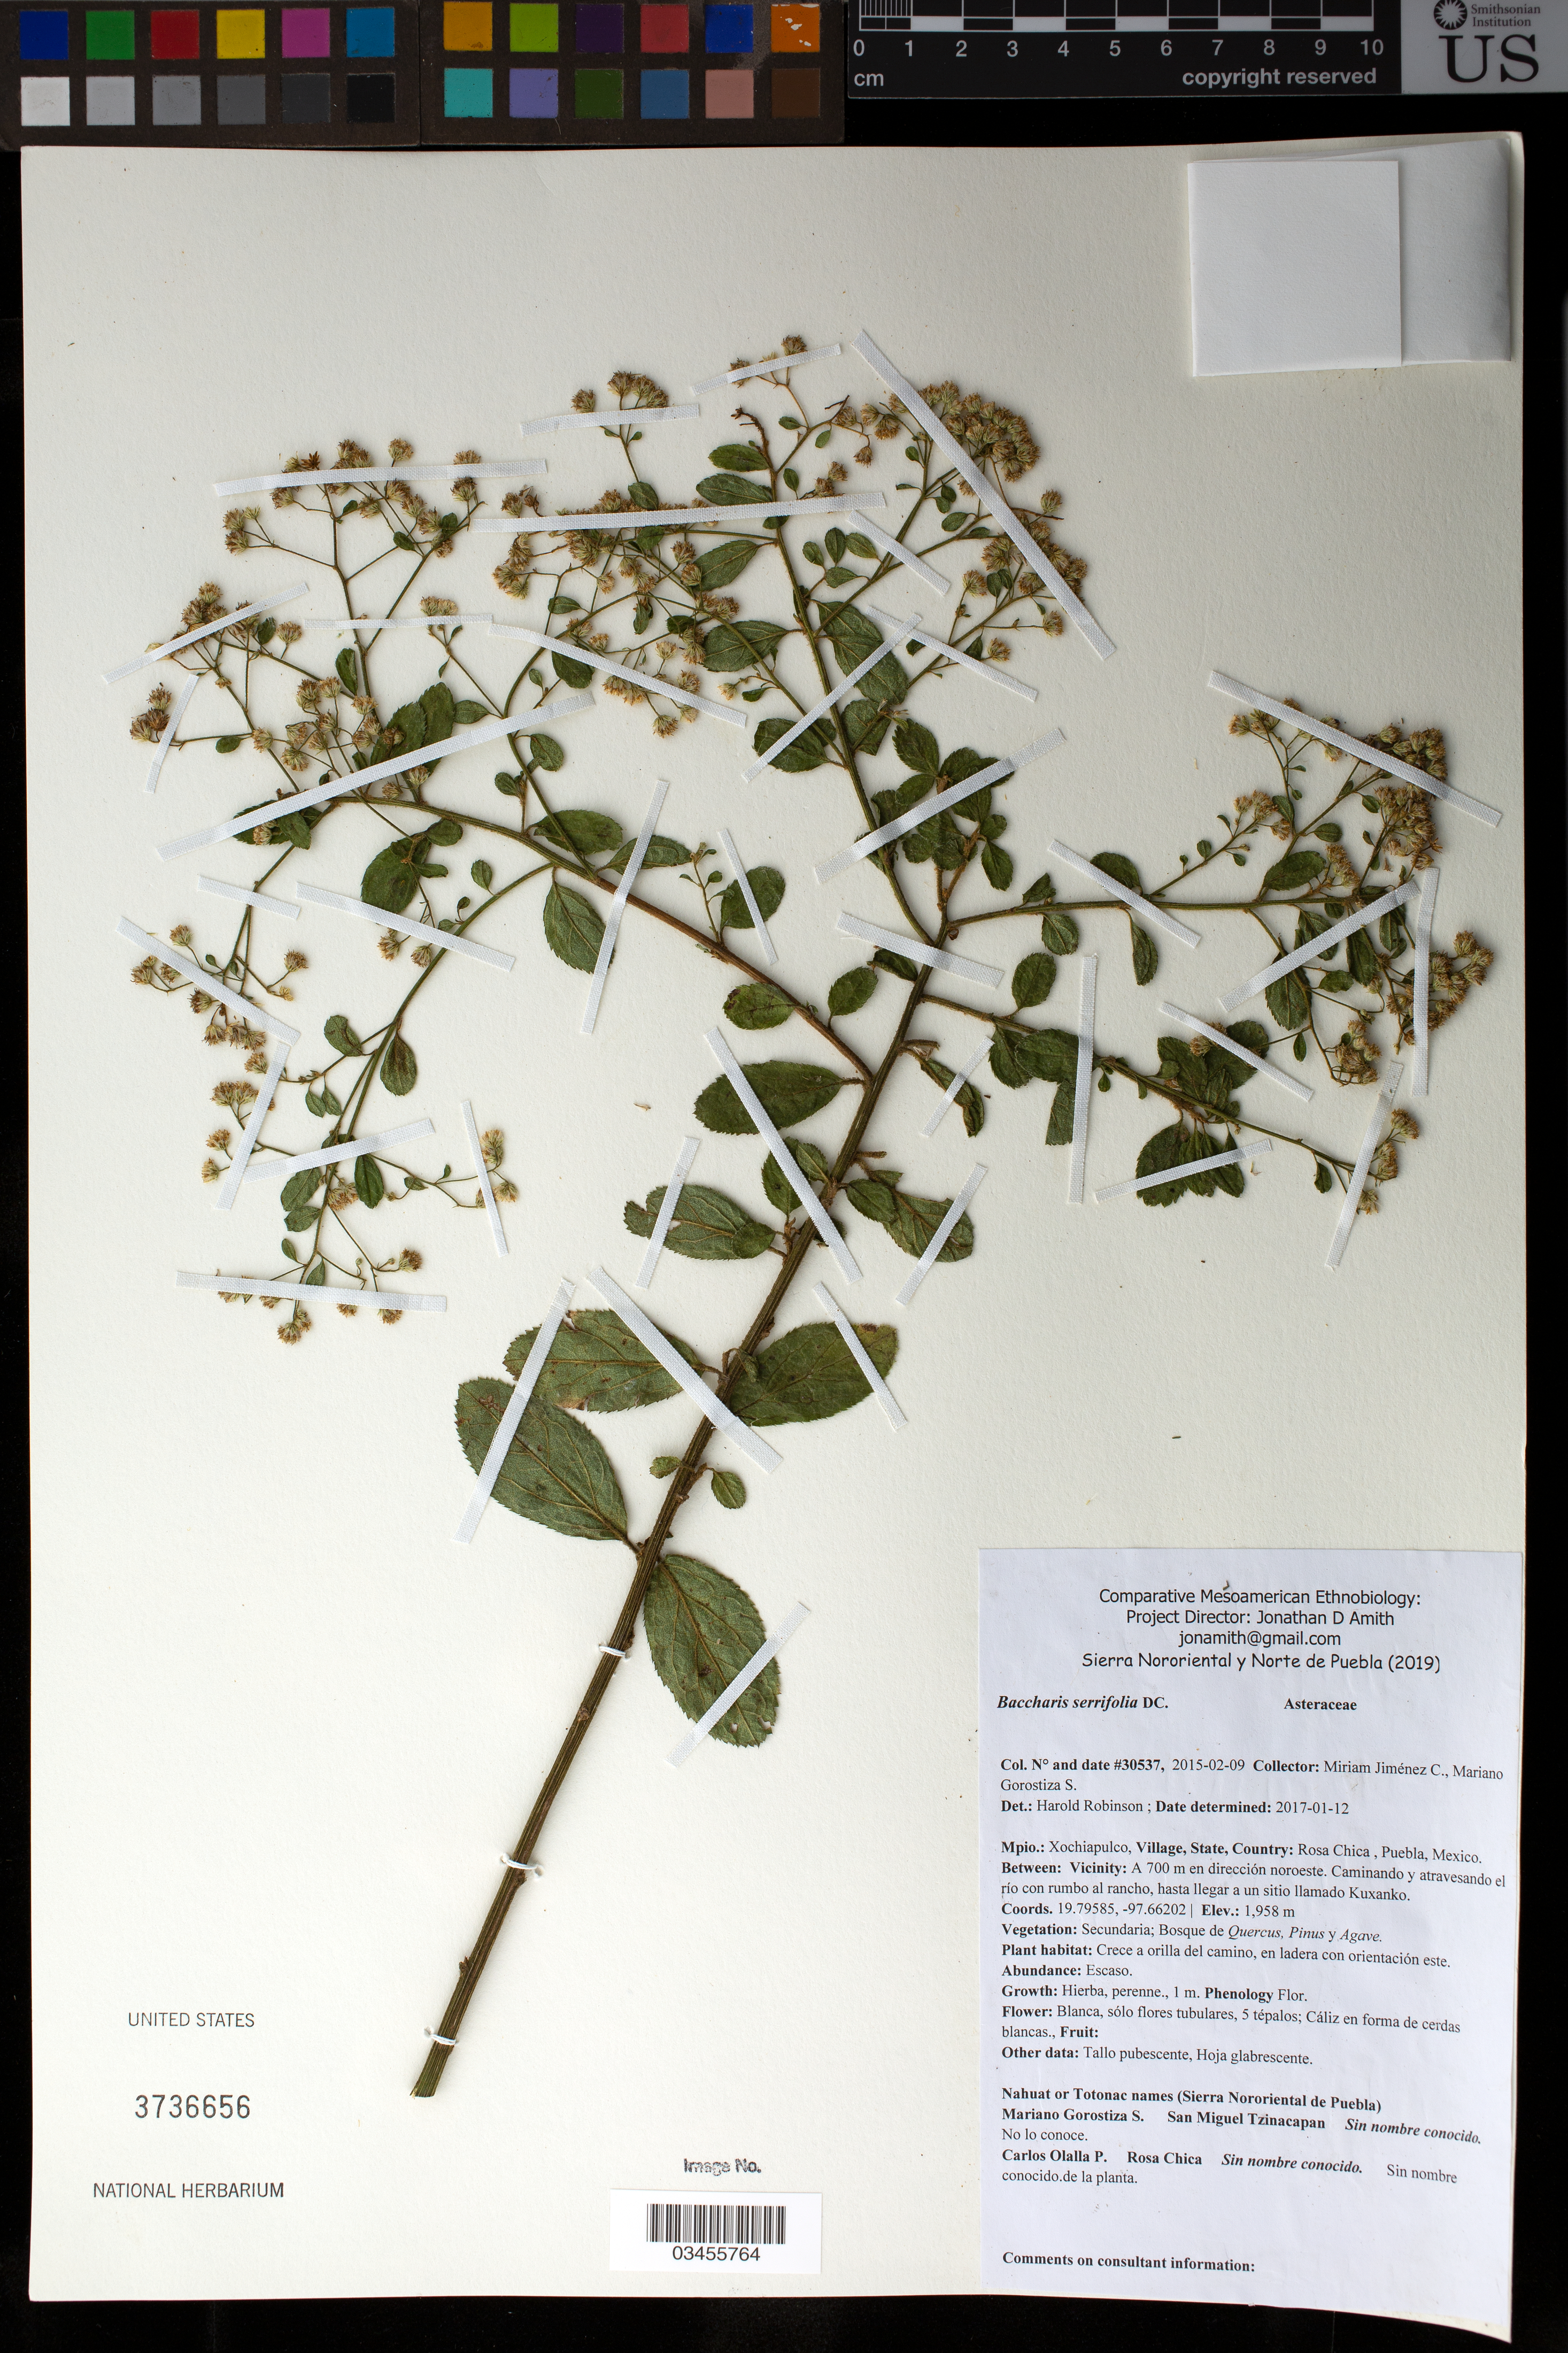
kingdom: Plantae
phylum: Tracheophyta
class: Magnoliopsida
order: Asterales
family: Asteraceae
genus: Baccharis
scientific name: Baccharis serrifolia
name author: DC.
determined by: Robinson, Harold E., (US)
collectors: M. Jiménez Chimil & M. Gorostiza S.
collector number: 30537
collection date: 2015-02-09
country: México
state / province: Puebla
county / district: Xochiapulco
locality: PUEBLO: Rosa Chica; LOCALIDAD EXACTA: A 700 m en dirección noroeste, caminando y atravesando el río con rumbo al rancho, hasta llegar a un sitio llamado Kuxanko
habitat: Bosque de Quercus, Pinus y Agave | Crece a orilla del camino, en ladera con orientación este.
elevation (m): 1958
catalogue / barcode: US 3736656